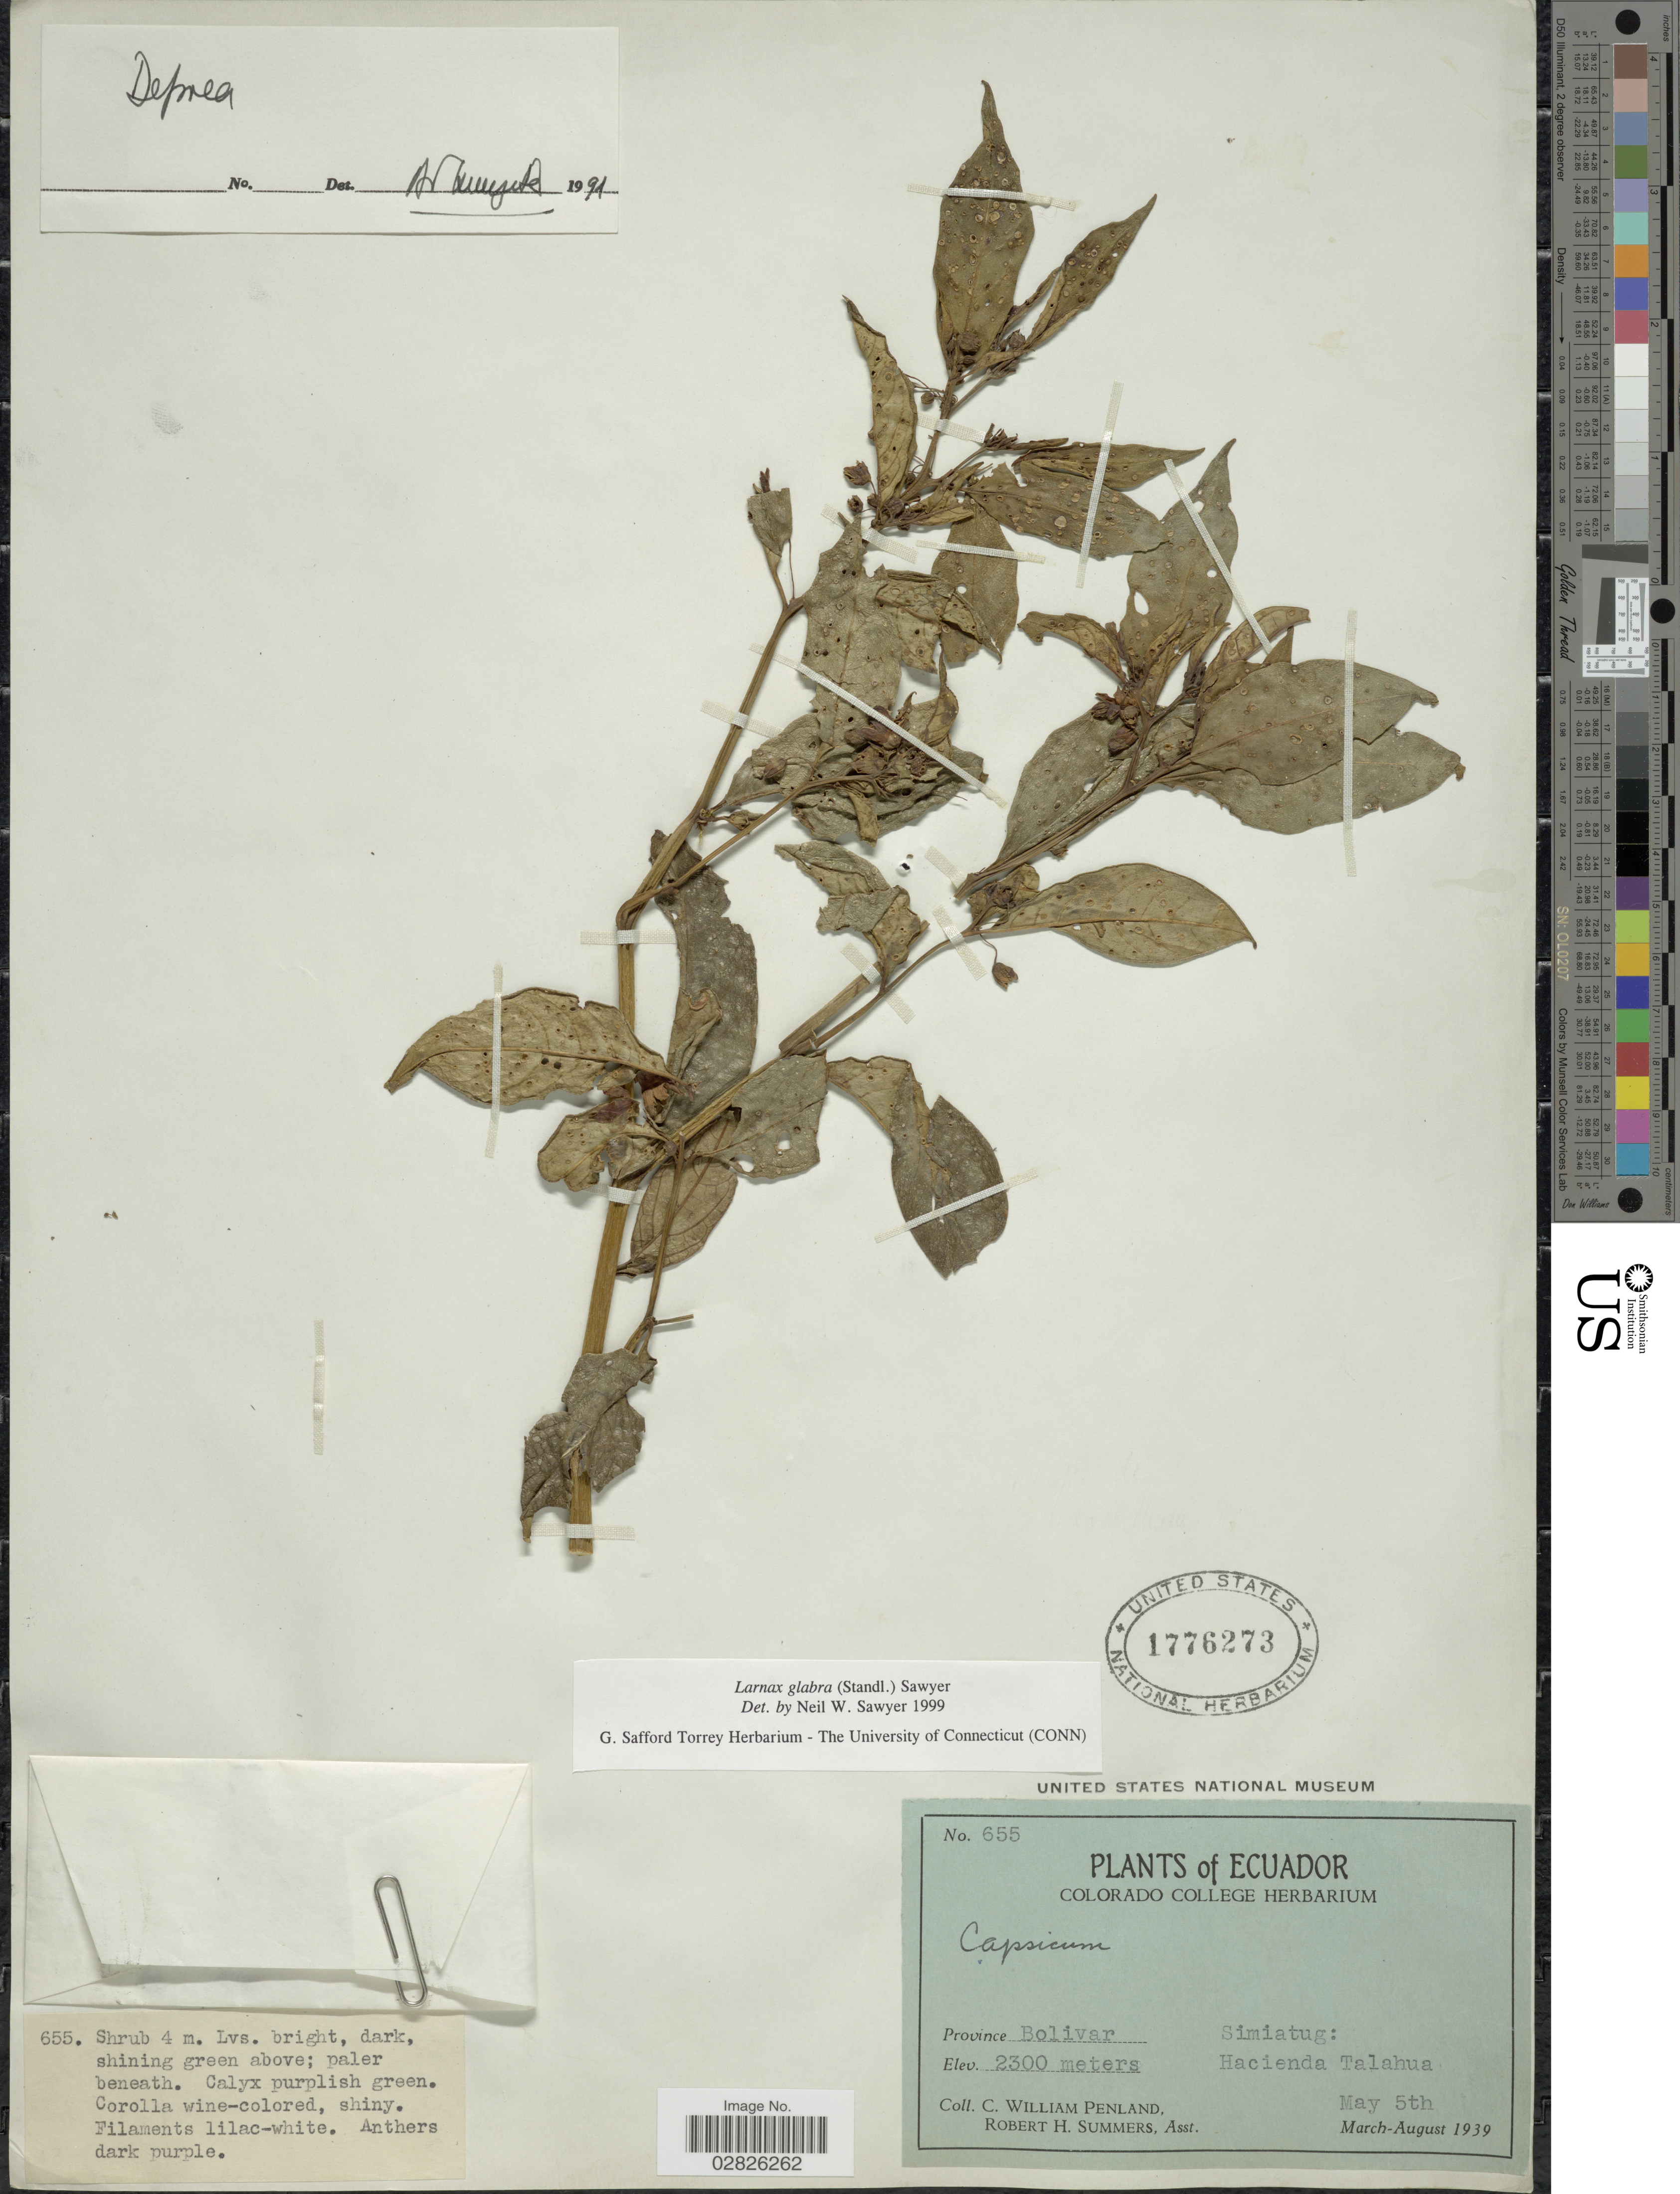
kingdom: Plantae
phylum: Tracheophyta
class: Magnoliopsida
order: Solanales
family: Solanaceae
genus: Larnax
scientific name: Larnax glabra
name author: (Standl.) Sawyer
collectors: C. W. Penland & R. Summers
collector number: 655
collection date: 1939-05-05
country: Ecuador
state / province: Bolívar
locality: Province Bolivar, Simiatug: Hacienda Talahua.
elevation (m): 2300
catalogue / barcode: US 1776273